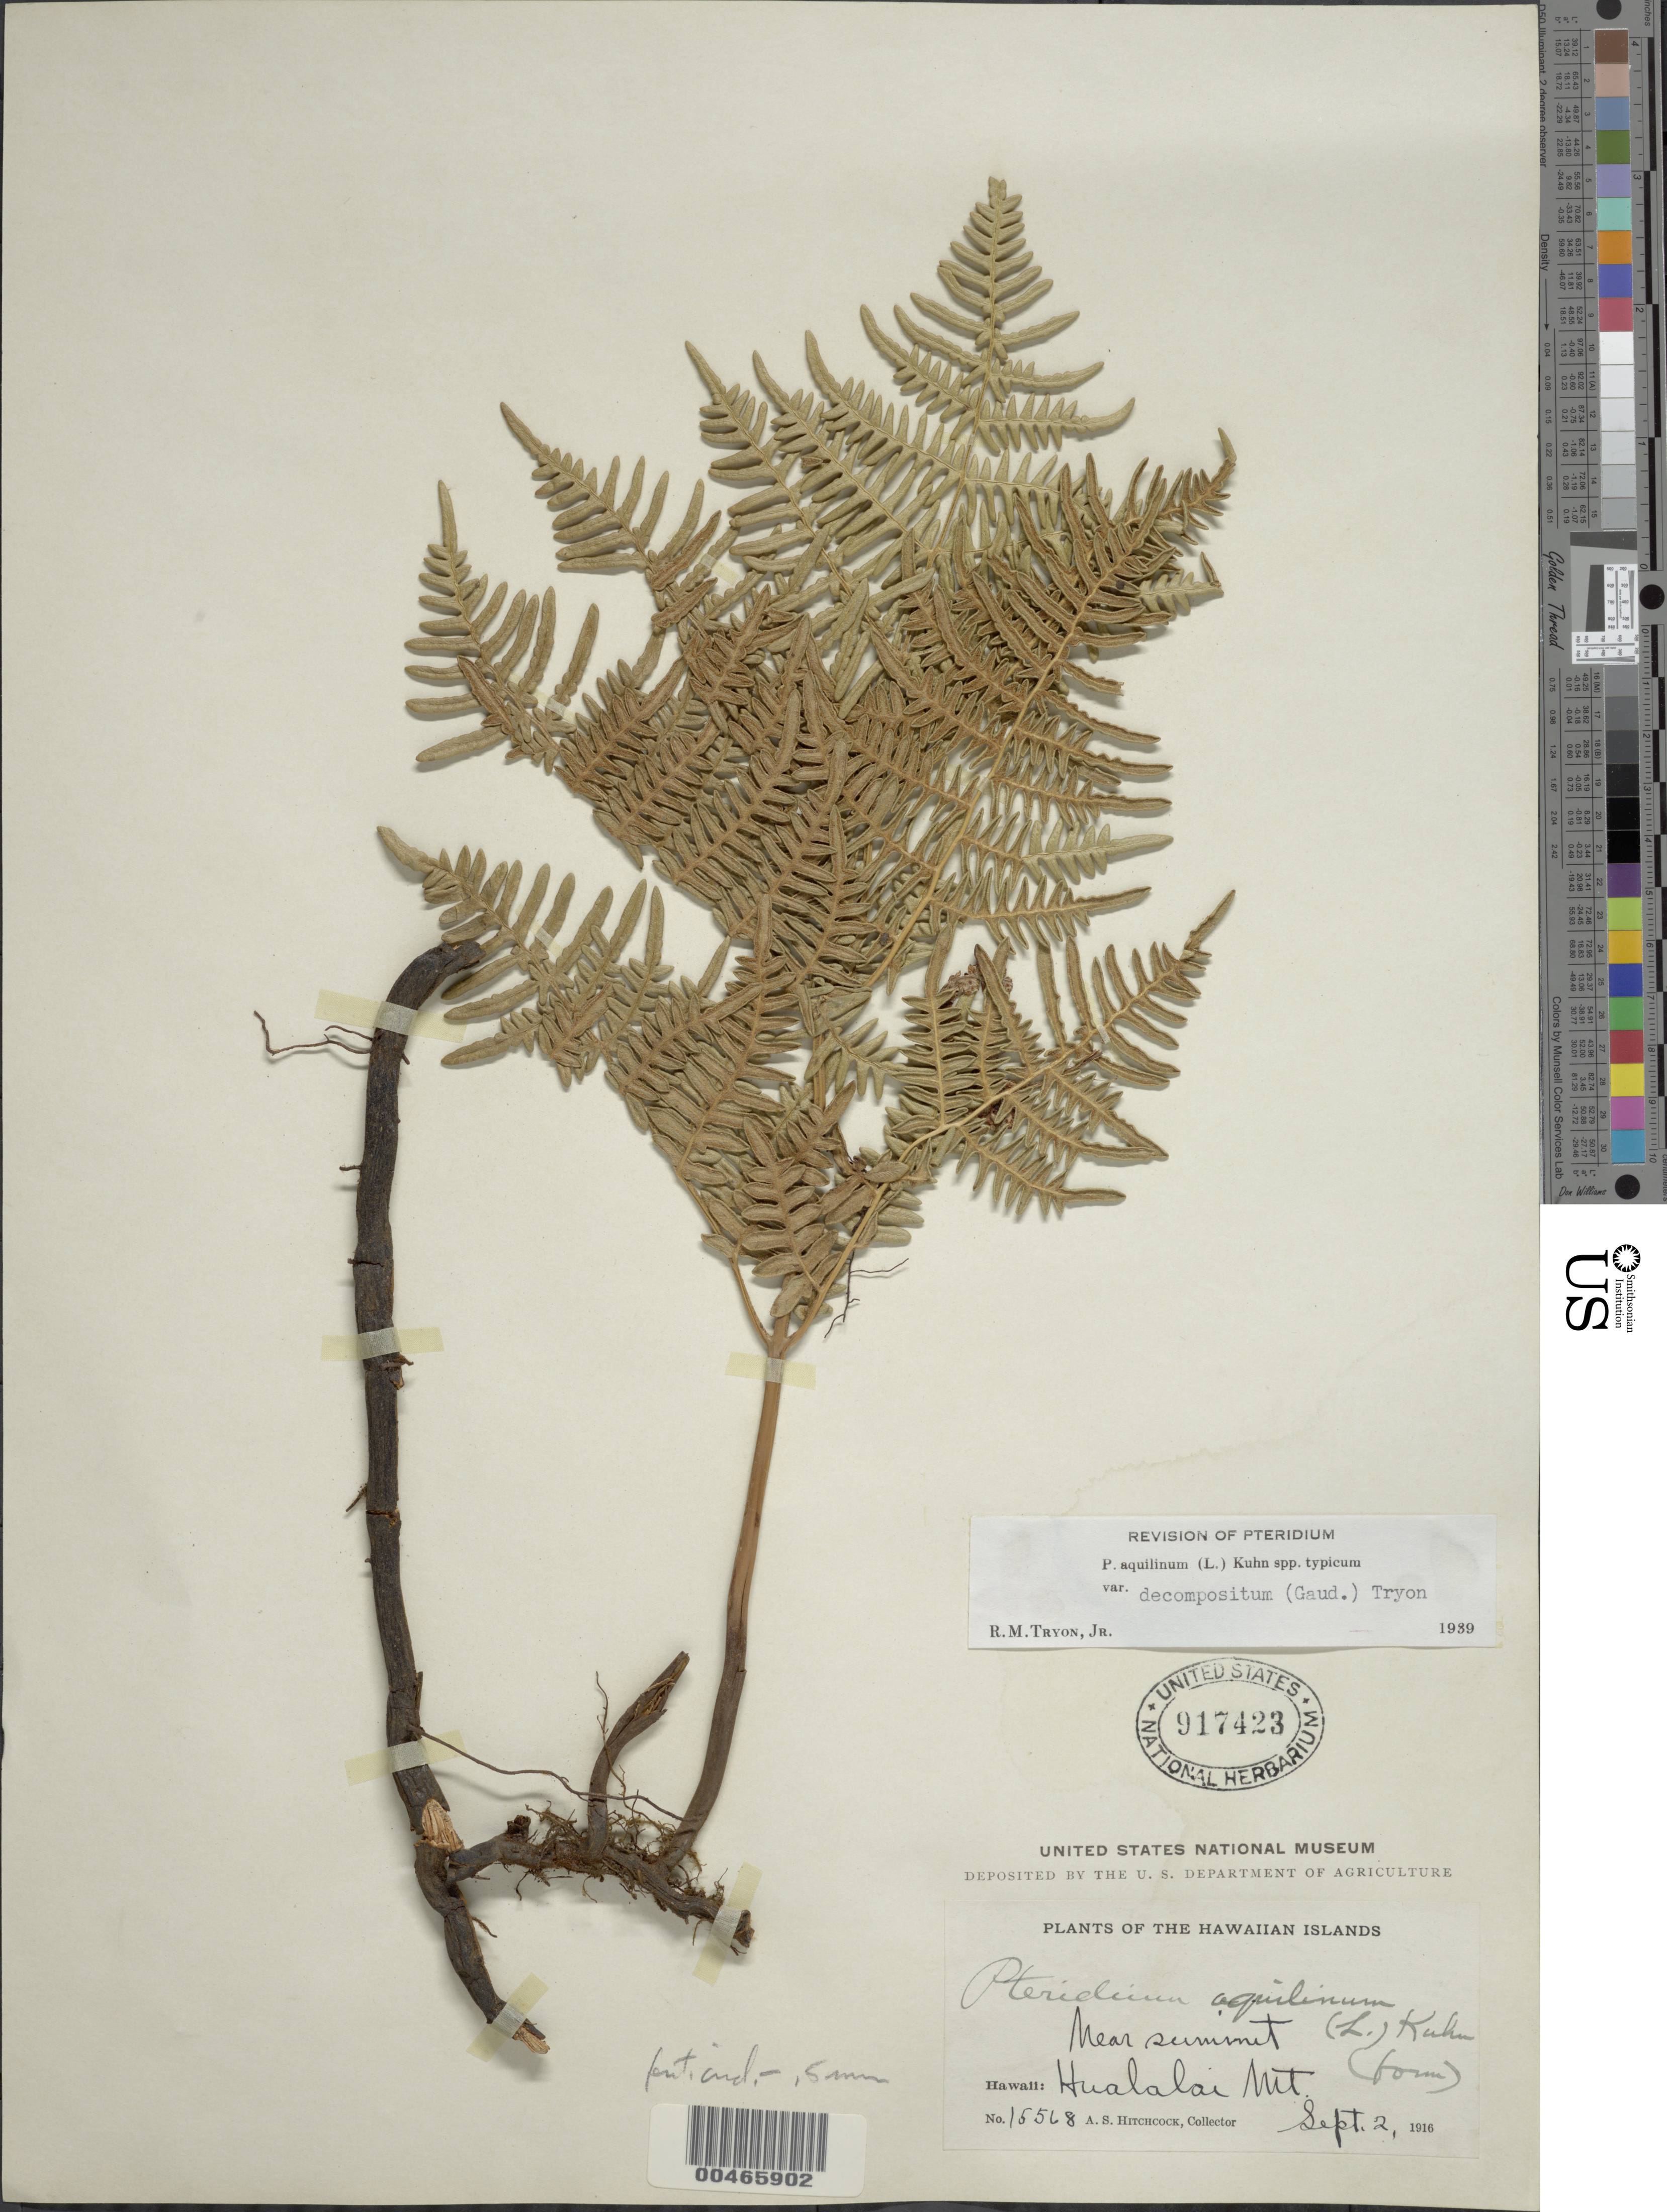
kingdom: Plantae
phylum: Tracheophyta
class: Polypodiopsida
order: Polypodiales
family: Dennstaedtiaceae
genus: Pteridium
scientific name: Pteridium aquilinum subsp. decompositum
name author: (Gaudich.) Lamoureux & J.A. Thomson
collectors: A. S. Hitchcock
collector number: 15568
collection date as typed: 2 Sep 1916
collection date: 1916-09-02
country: United States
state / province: Hawaii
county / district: Hawaii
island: Hawaii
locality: Near summit, Hualalai Mt.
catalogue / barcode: US 917423